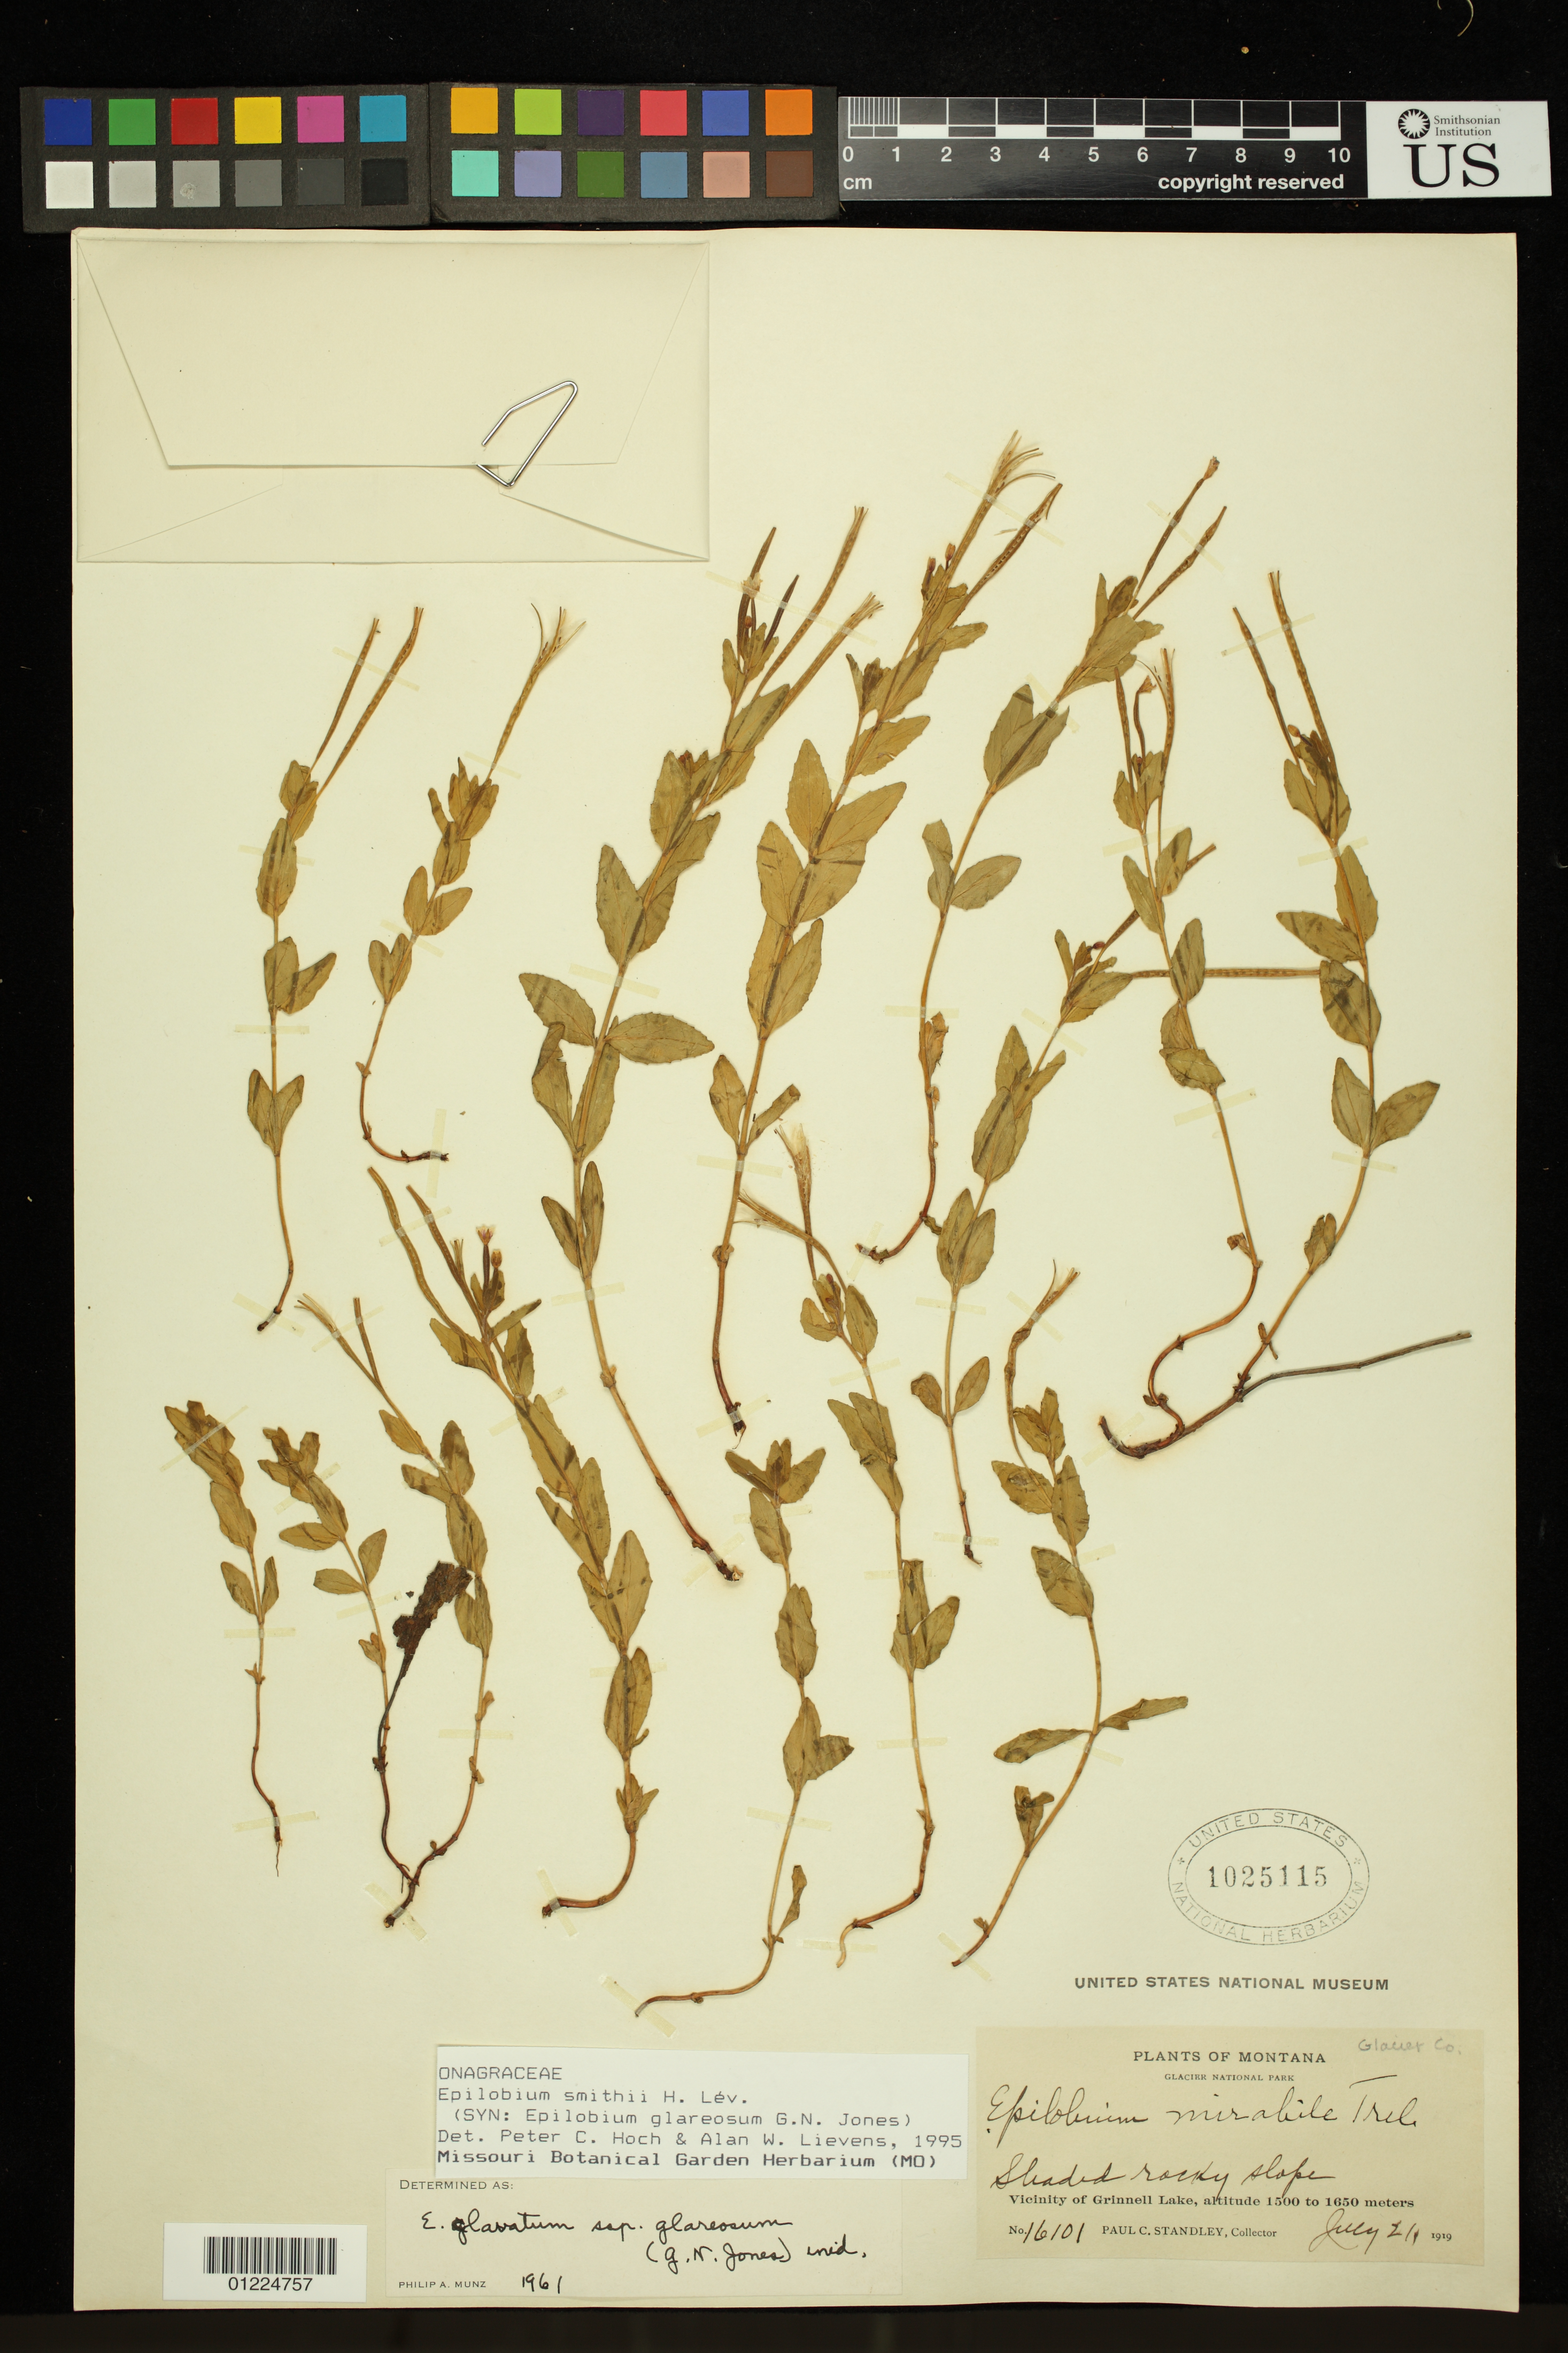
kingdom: Plantae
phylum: Tracheophyta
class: Magnoliopsida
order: Myrtales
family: Onagraceae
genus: Epilobium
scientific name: Epilobium smithii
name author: H. Lév.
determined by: Hoch, P. C.; Lievens, A. W.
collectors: P. C. Standley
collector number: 16101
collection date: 1919-07-21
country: United States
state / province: Montana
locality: Vicinity of Grinnell Lake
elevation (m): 1500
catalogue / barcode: US 1025115